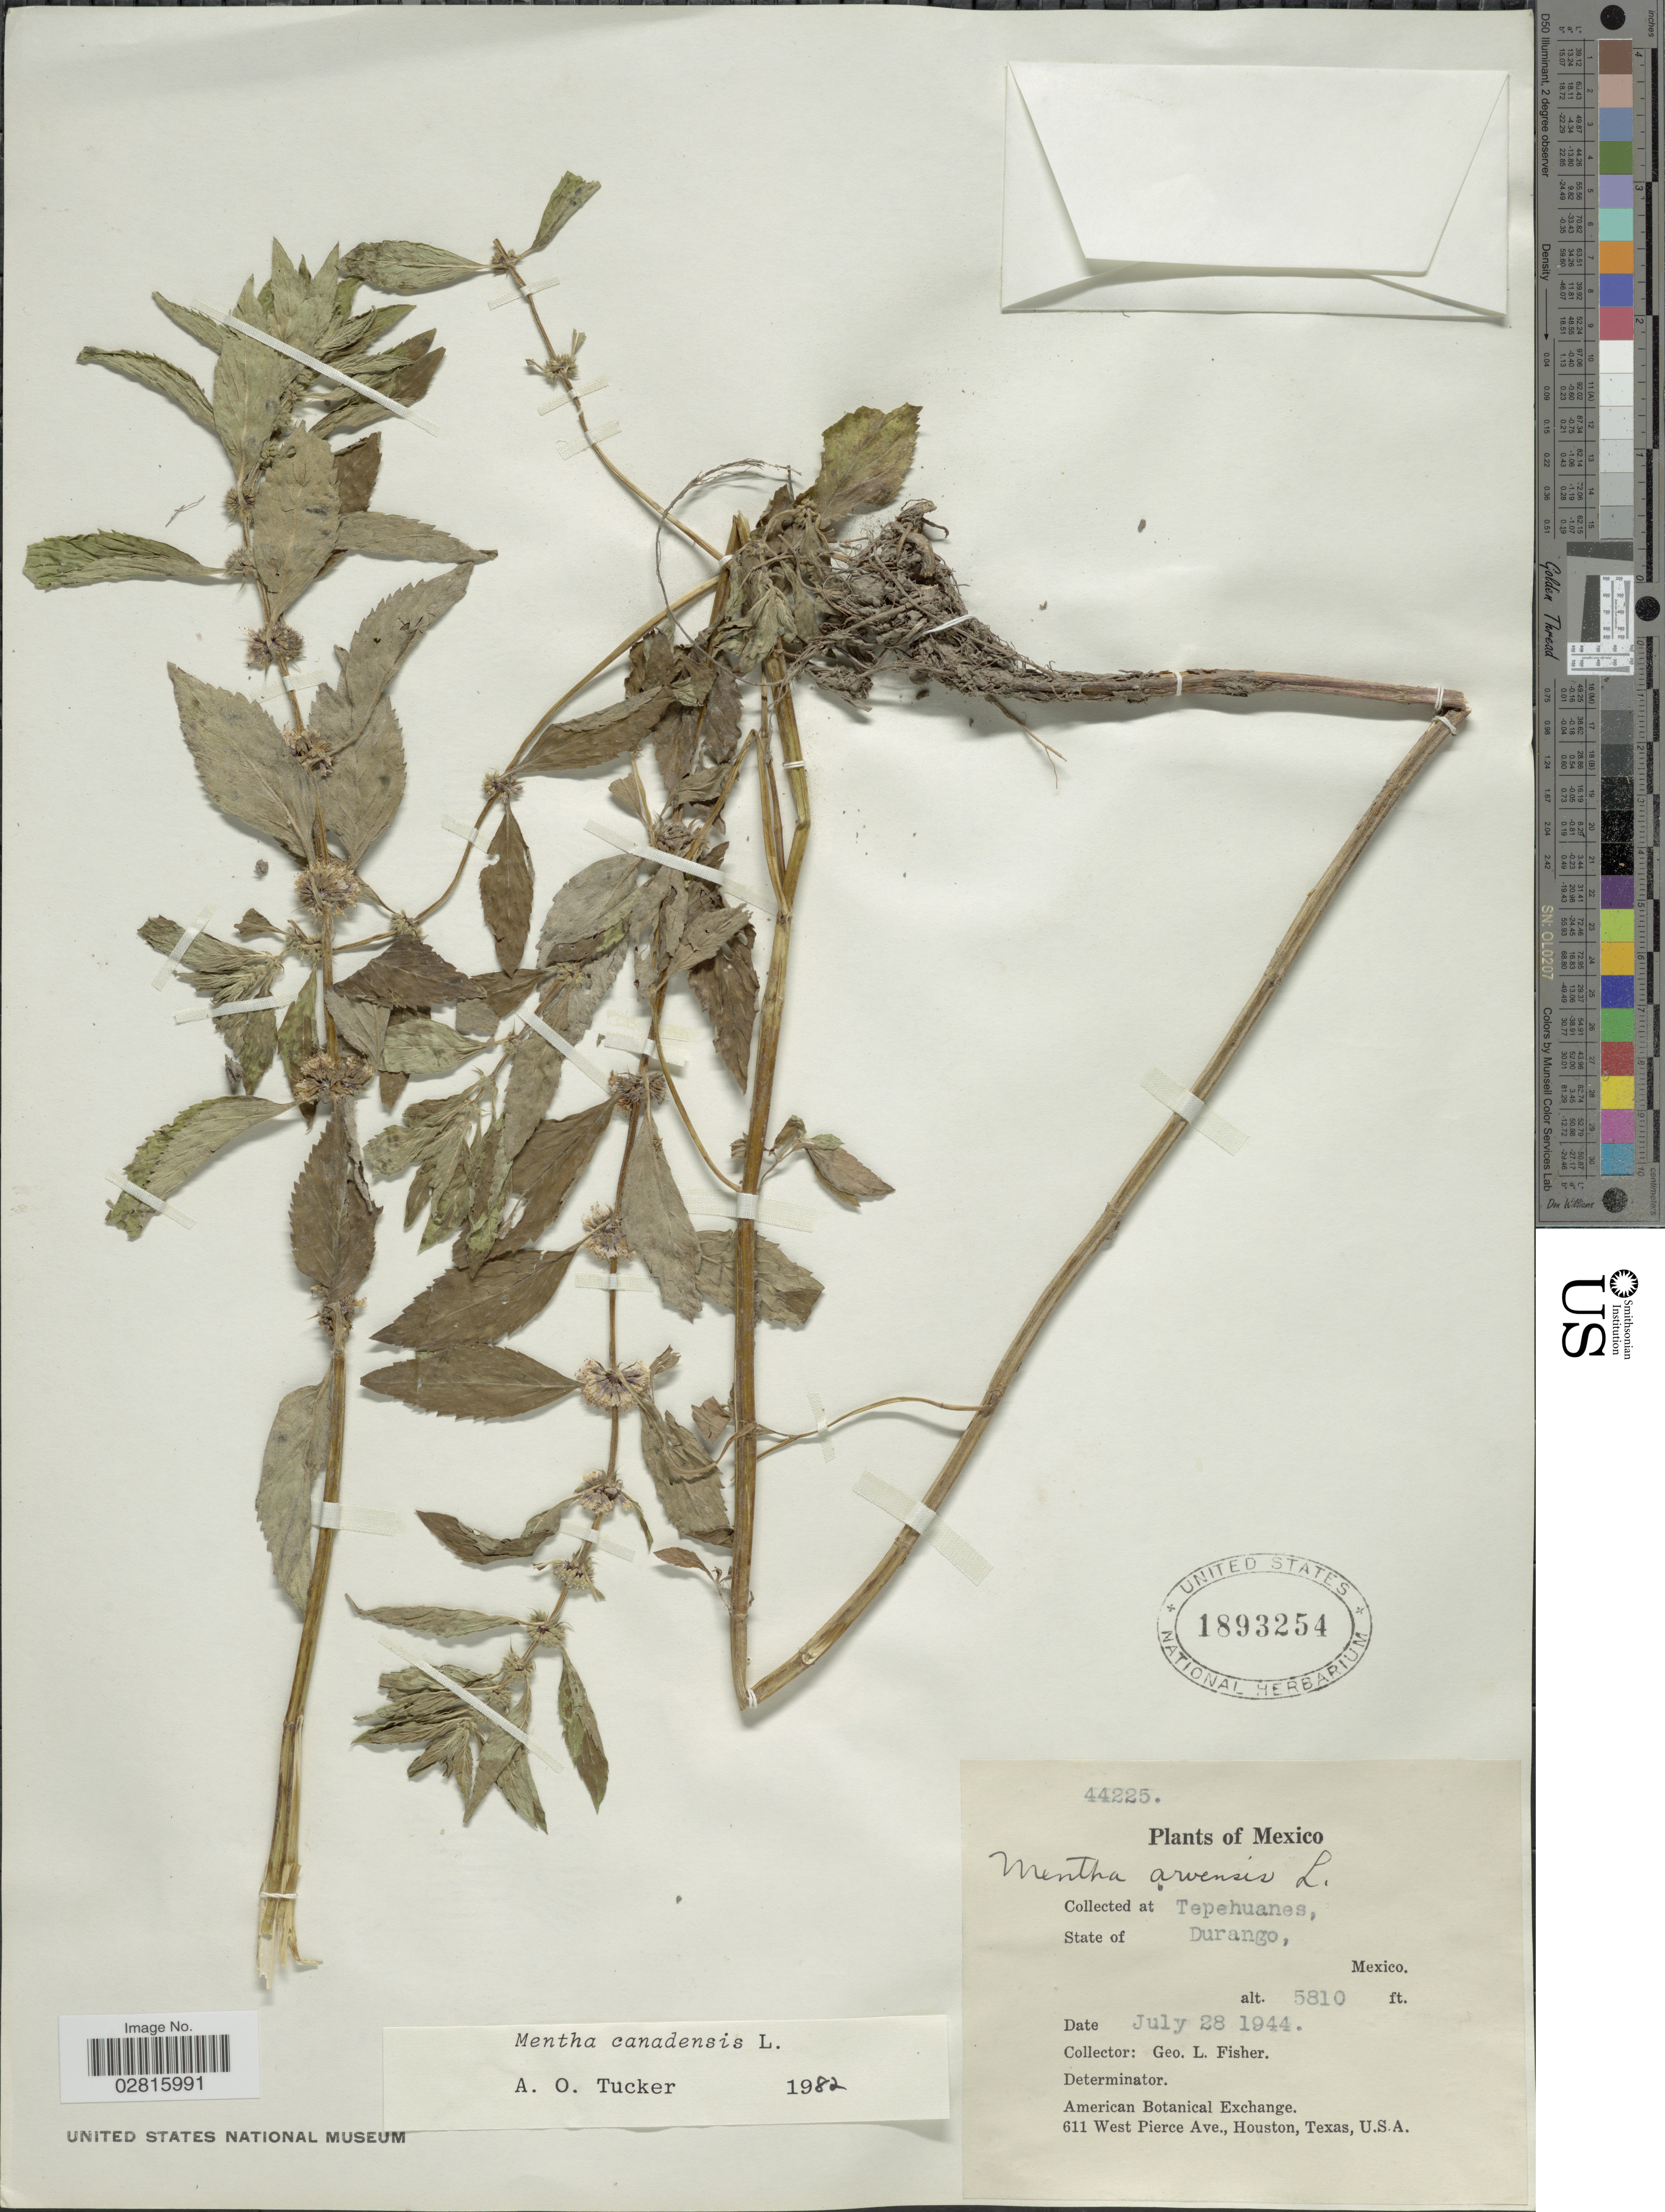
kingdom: Plantae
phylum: Tracheophyta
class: Magnoliopsida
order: Lamiales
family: Lamiaceae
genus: Mentha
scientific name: Mentha canadensis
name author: L.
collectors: G. L. Fisher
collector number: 44225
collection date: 1944-07-28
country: Mexico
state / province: Durango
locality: Tepehuanes. State of Durango.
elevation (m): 1771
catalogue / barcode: US 1893254